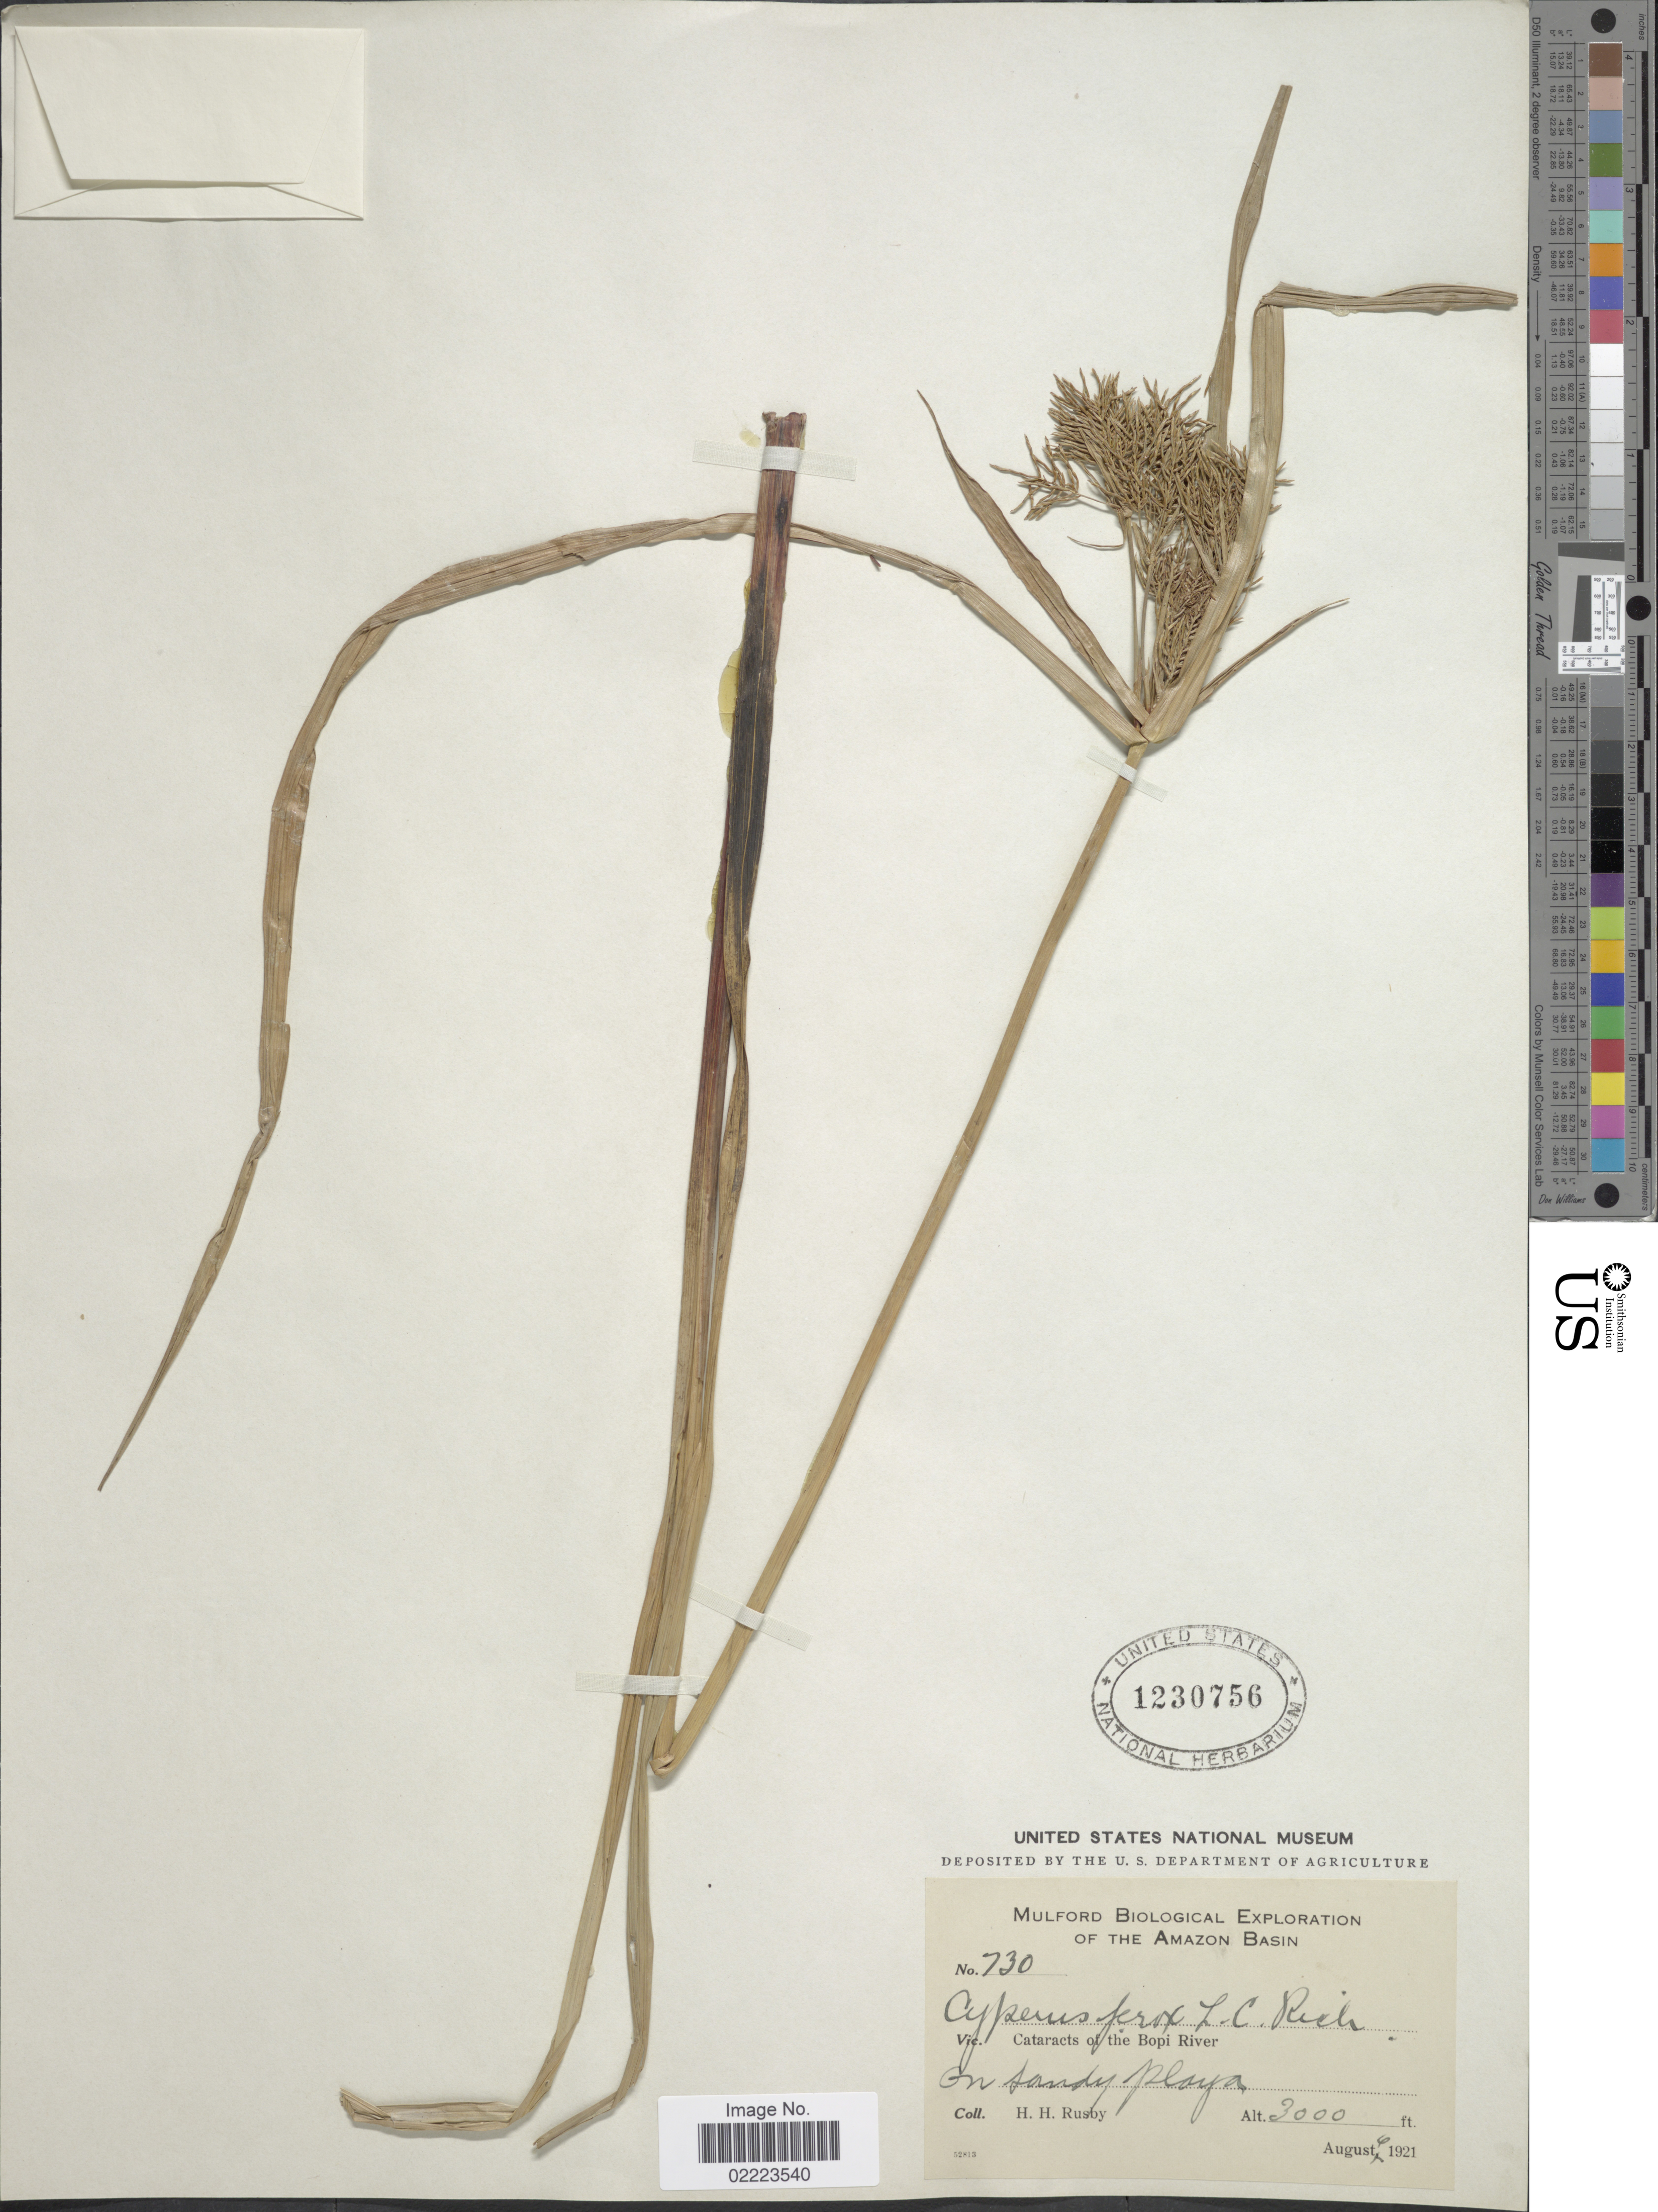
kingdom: Plantae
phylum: Tracheophyta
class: Liliopsida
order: Poales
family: Cyperaceae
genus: Cyperus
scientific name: Cyperus odoratus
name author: L.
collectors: H. H. Rusby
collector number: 730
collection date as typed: August 6, 1921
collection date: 1921-08-06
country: Bolivia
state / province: La Paz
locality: Cataracts of the Bopi River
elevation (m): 914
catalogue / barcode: US 1230756